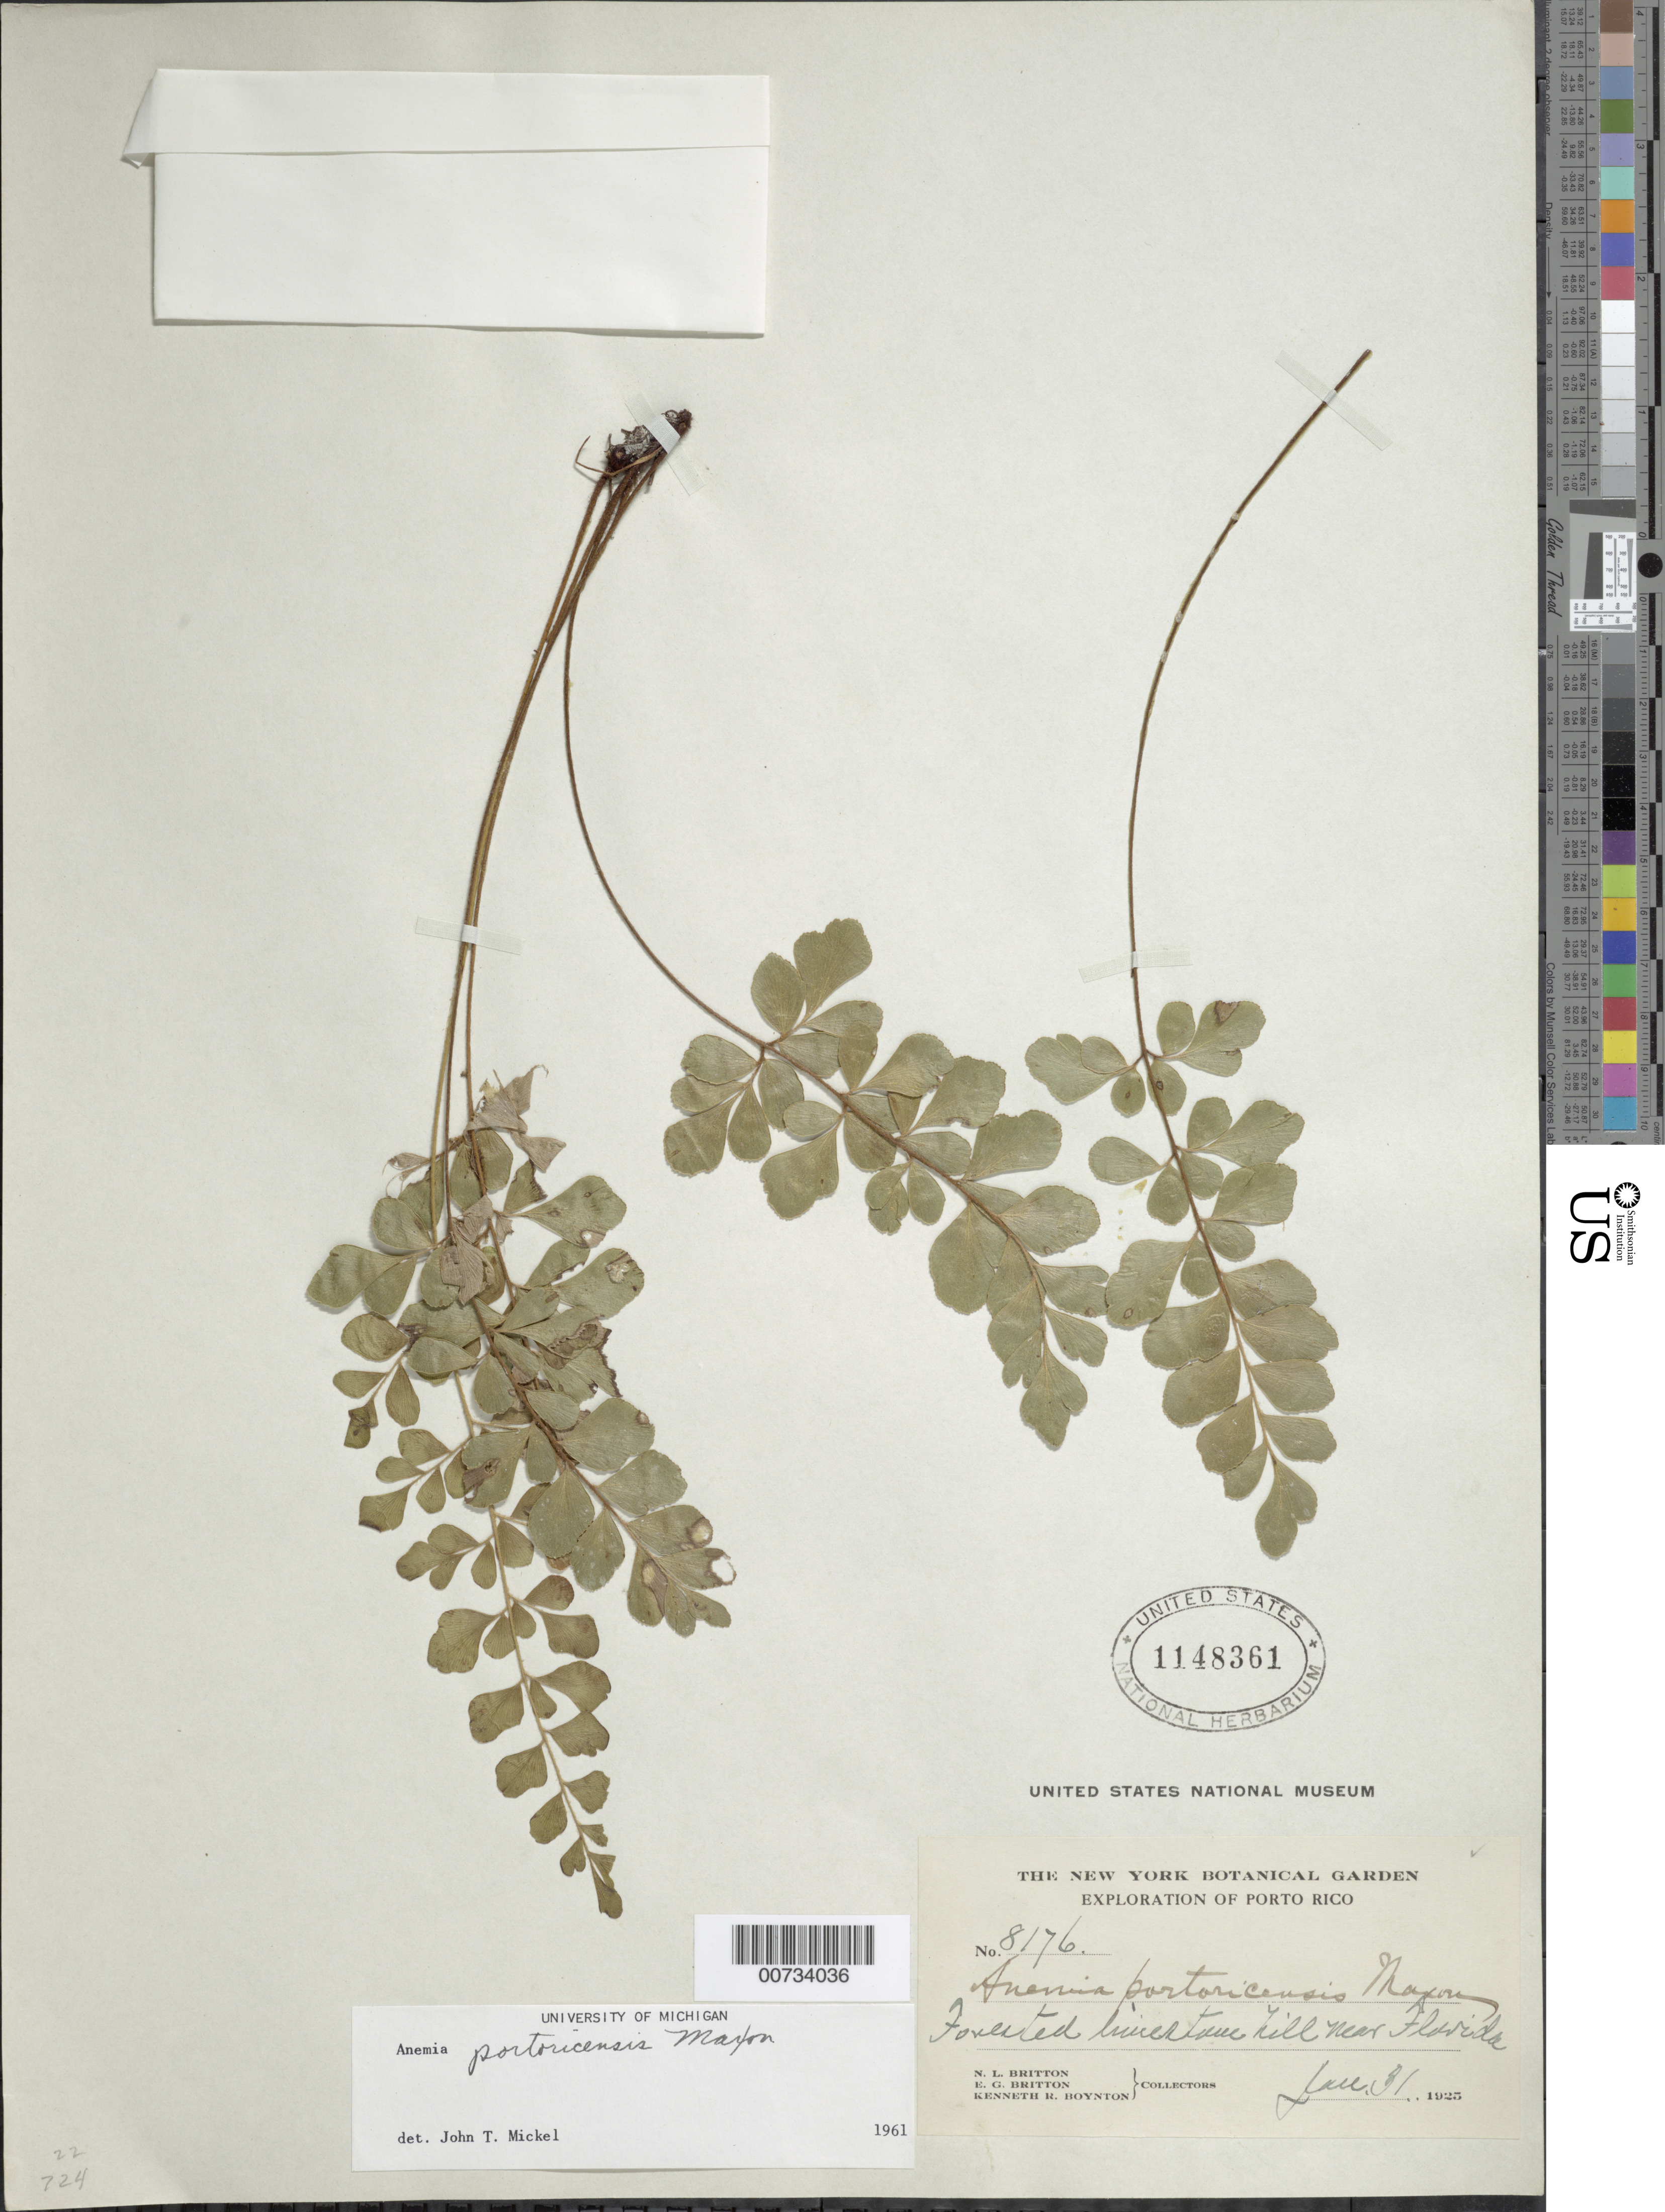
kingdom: Plantae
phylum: Tracheophyta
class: Polypodiopsida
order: Schizaeales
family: Anemiaceae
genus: Anemia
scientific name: Anemia portoricensis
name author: Maxon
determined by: Mickel, J. T., (NY), New York Botanical Garden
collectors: N. Britton, E. G. Britton & K. Boynton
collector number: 8176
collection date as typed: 31 Jan 1925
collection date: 1925-01-31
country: Puerto Rico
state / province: Florida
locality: Florida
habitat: Forested limestone hill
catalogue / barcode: US 1148361